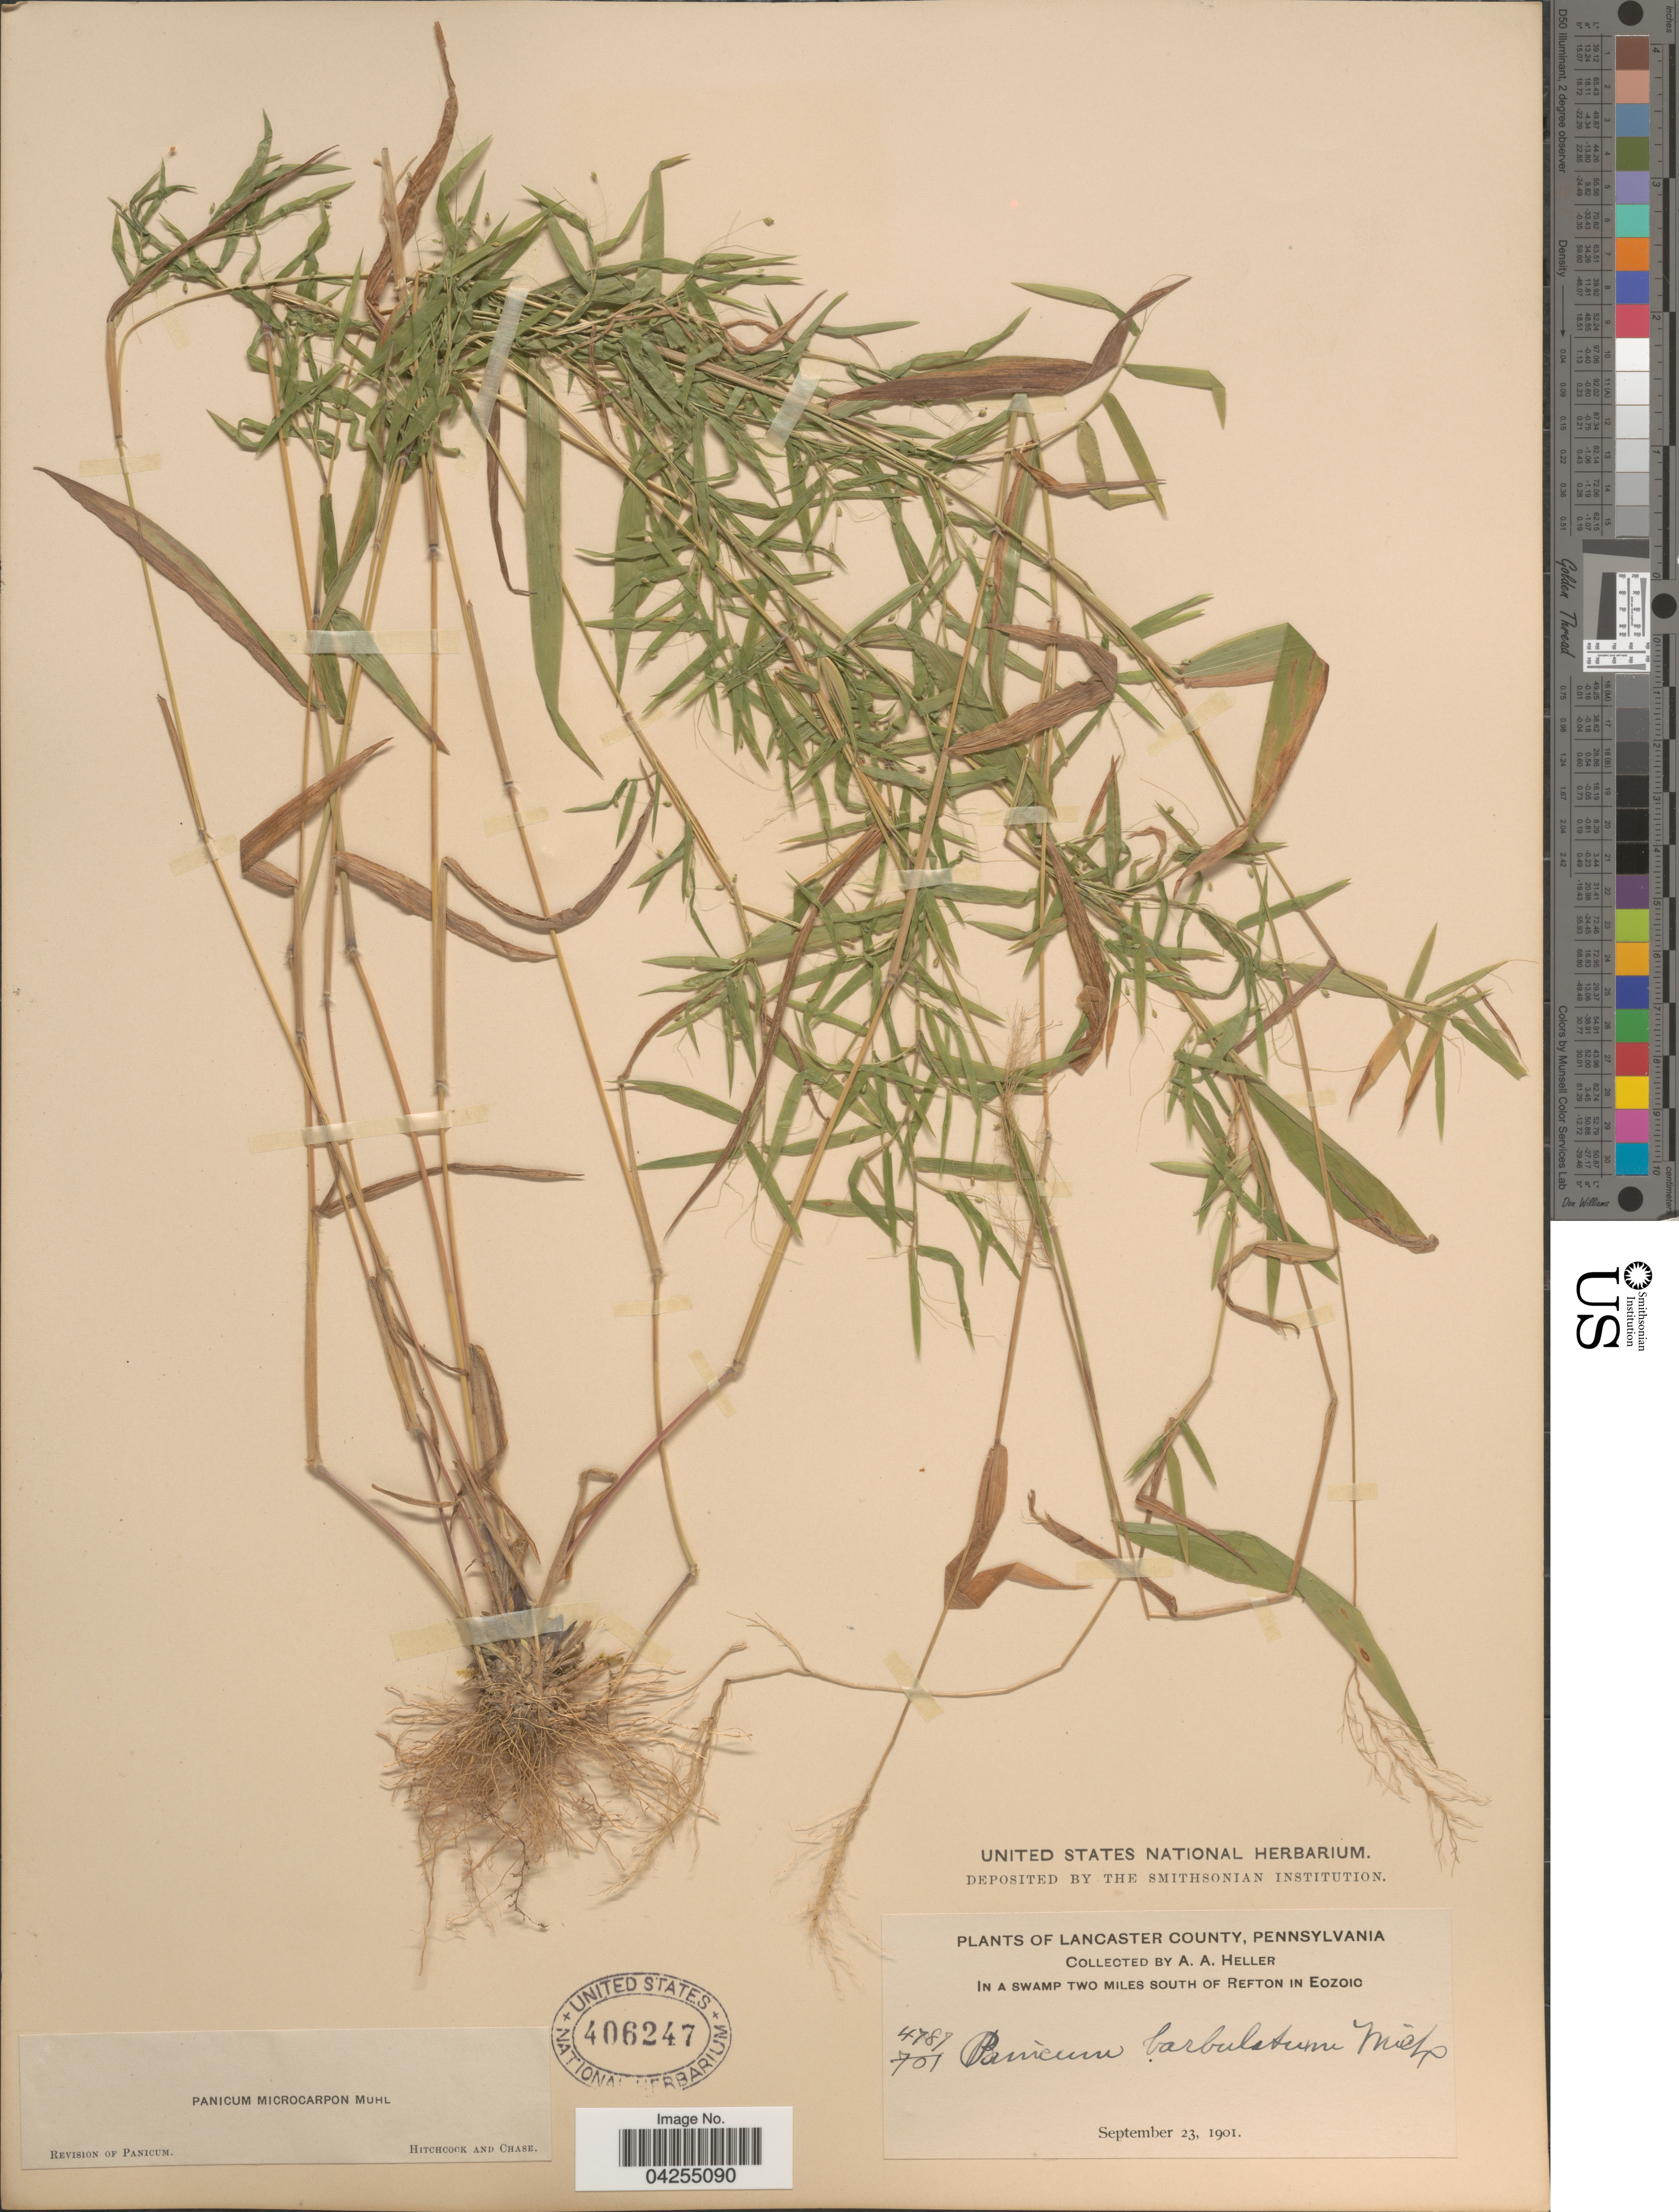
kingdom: Plantae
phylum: Tracheophyta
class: Liliopsida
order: Poales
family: Poaceae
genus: Dichanthelium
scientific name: Dichanthelium dichotomum var. dichotomum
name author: (L.) Gould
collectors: A. A. Heller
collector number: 4787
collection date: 1901-09-23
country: United States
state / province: Pennsylvania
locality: Lancaster County, in a swamp two miles South of Refton in Eozoic.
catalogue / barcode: US 406247